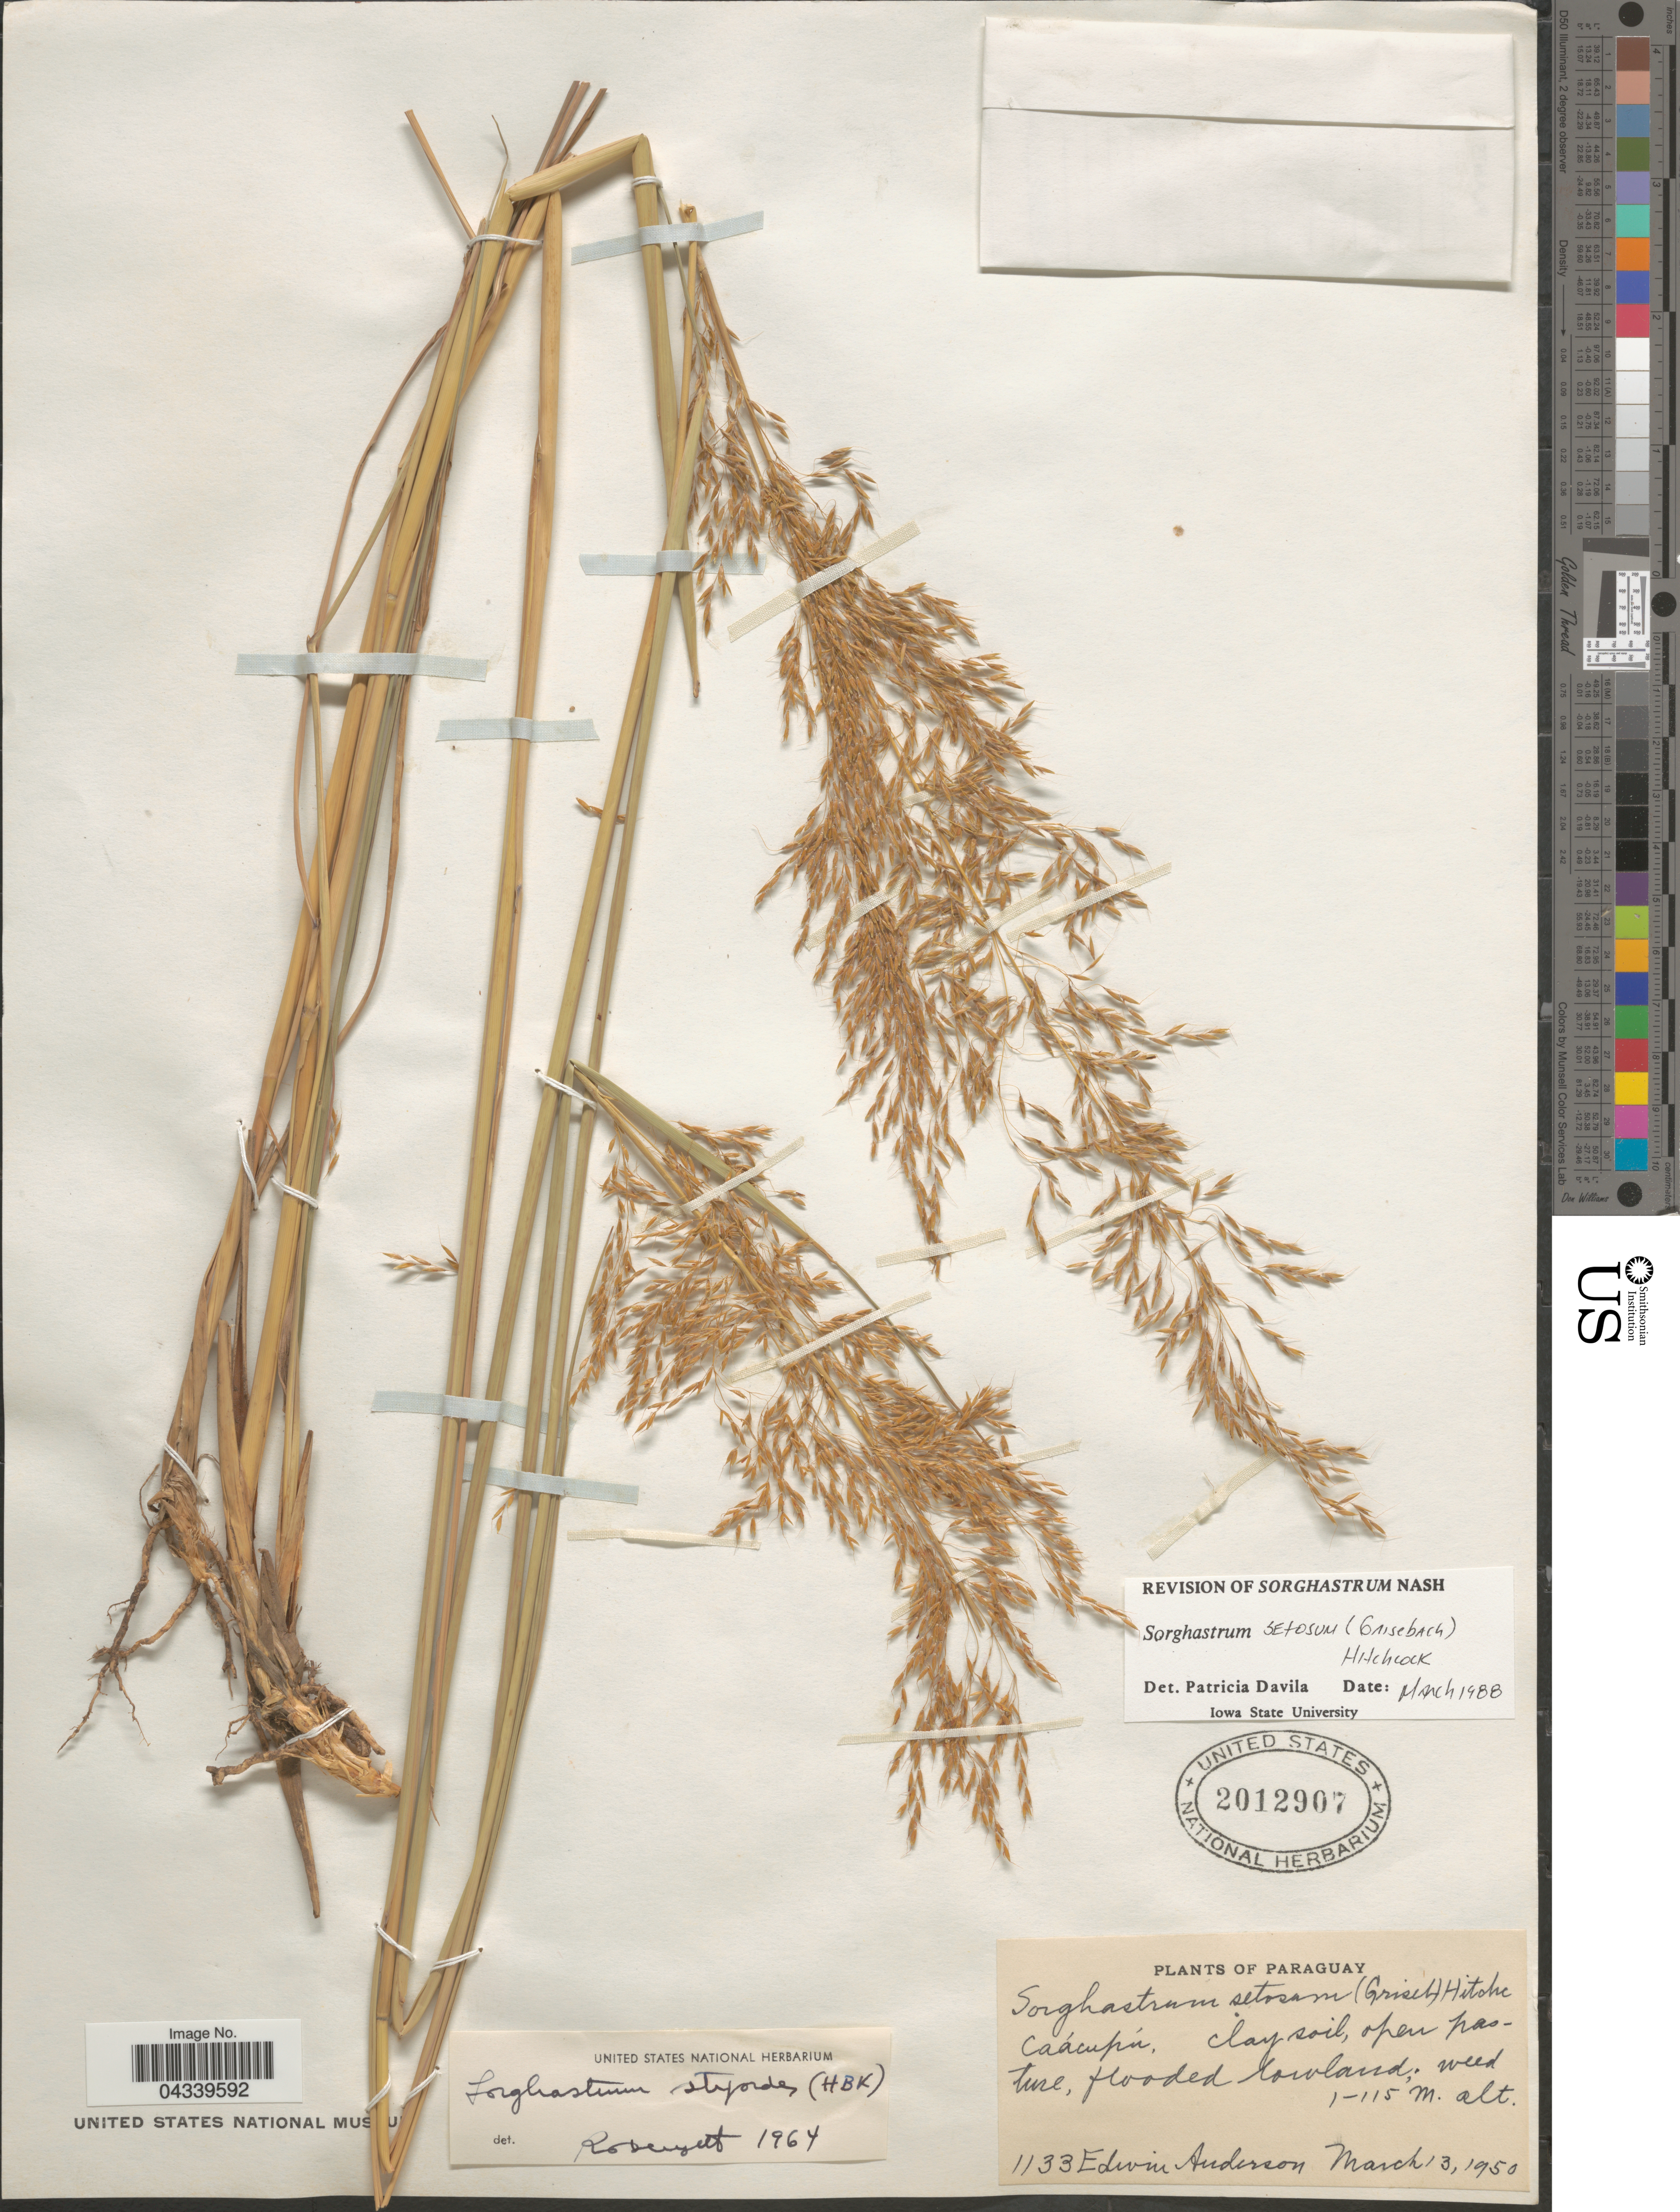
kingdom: Plantae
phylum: Tracheophyta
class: Liliopsida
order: Poales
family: Poaceae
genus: Sorghastrum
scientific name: Sorghastrum setosum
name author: (Griseb.) Hitchc.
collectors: E. Anderson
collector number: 1133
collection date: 1950-03-13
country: Paraguay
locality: Caápucú.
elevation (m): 1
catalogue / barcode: US 2012907